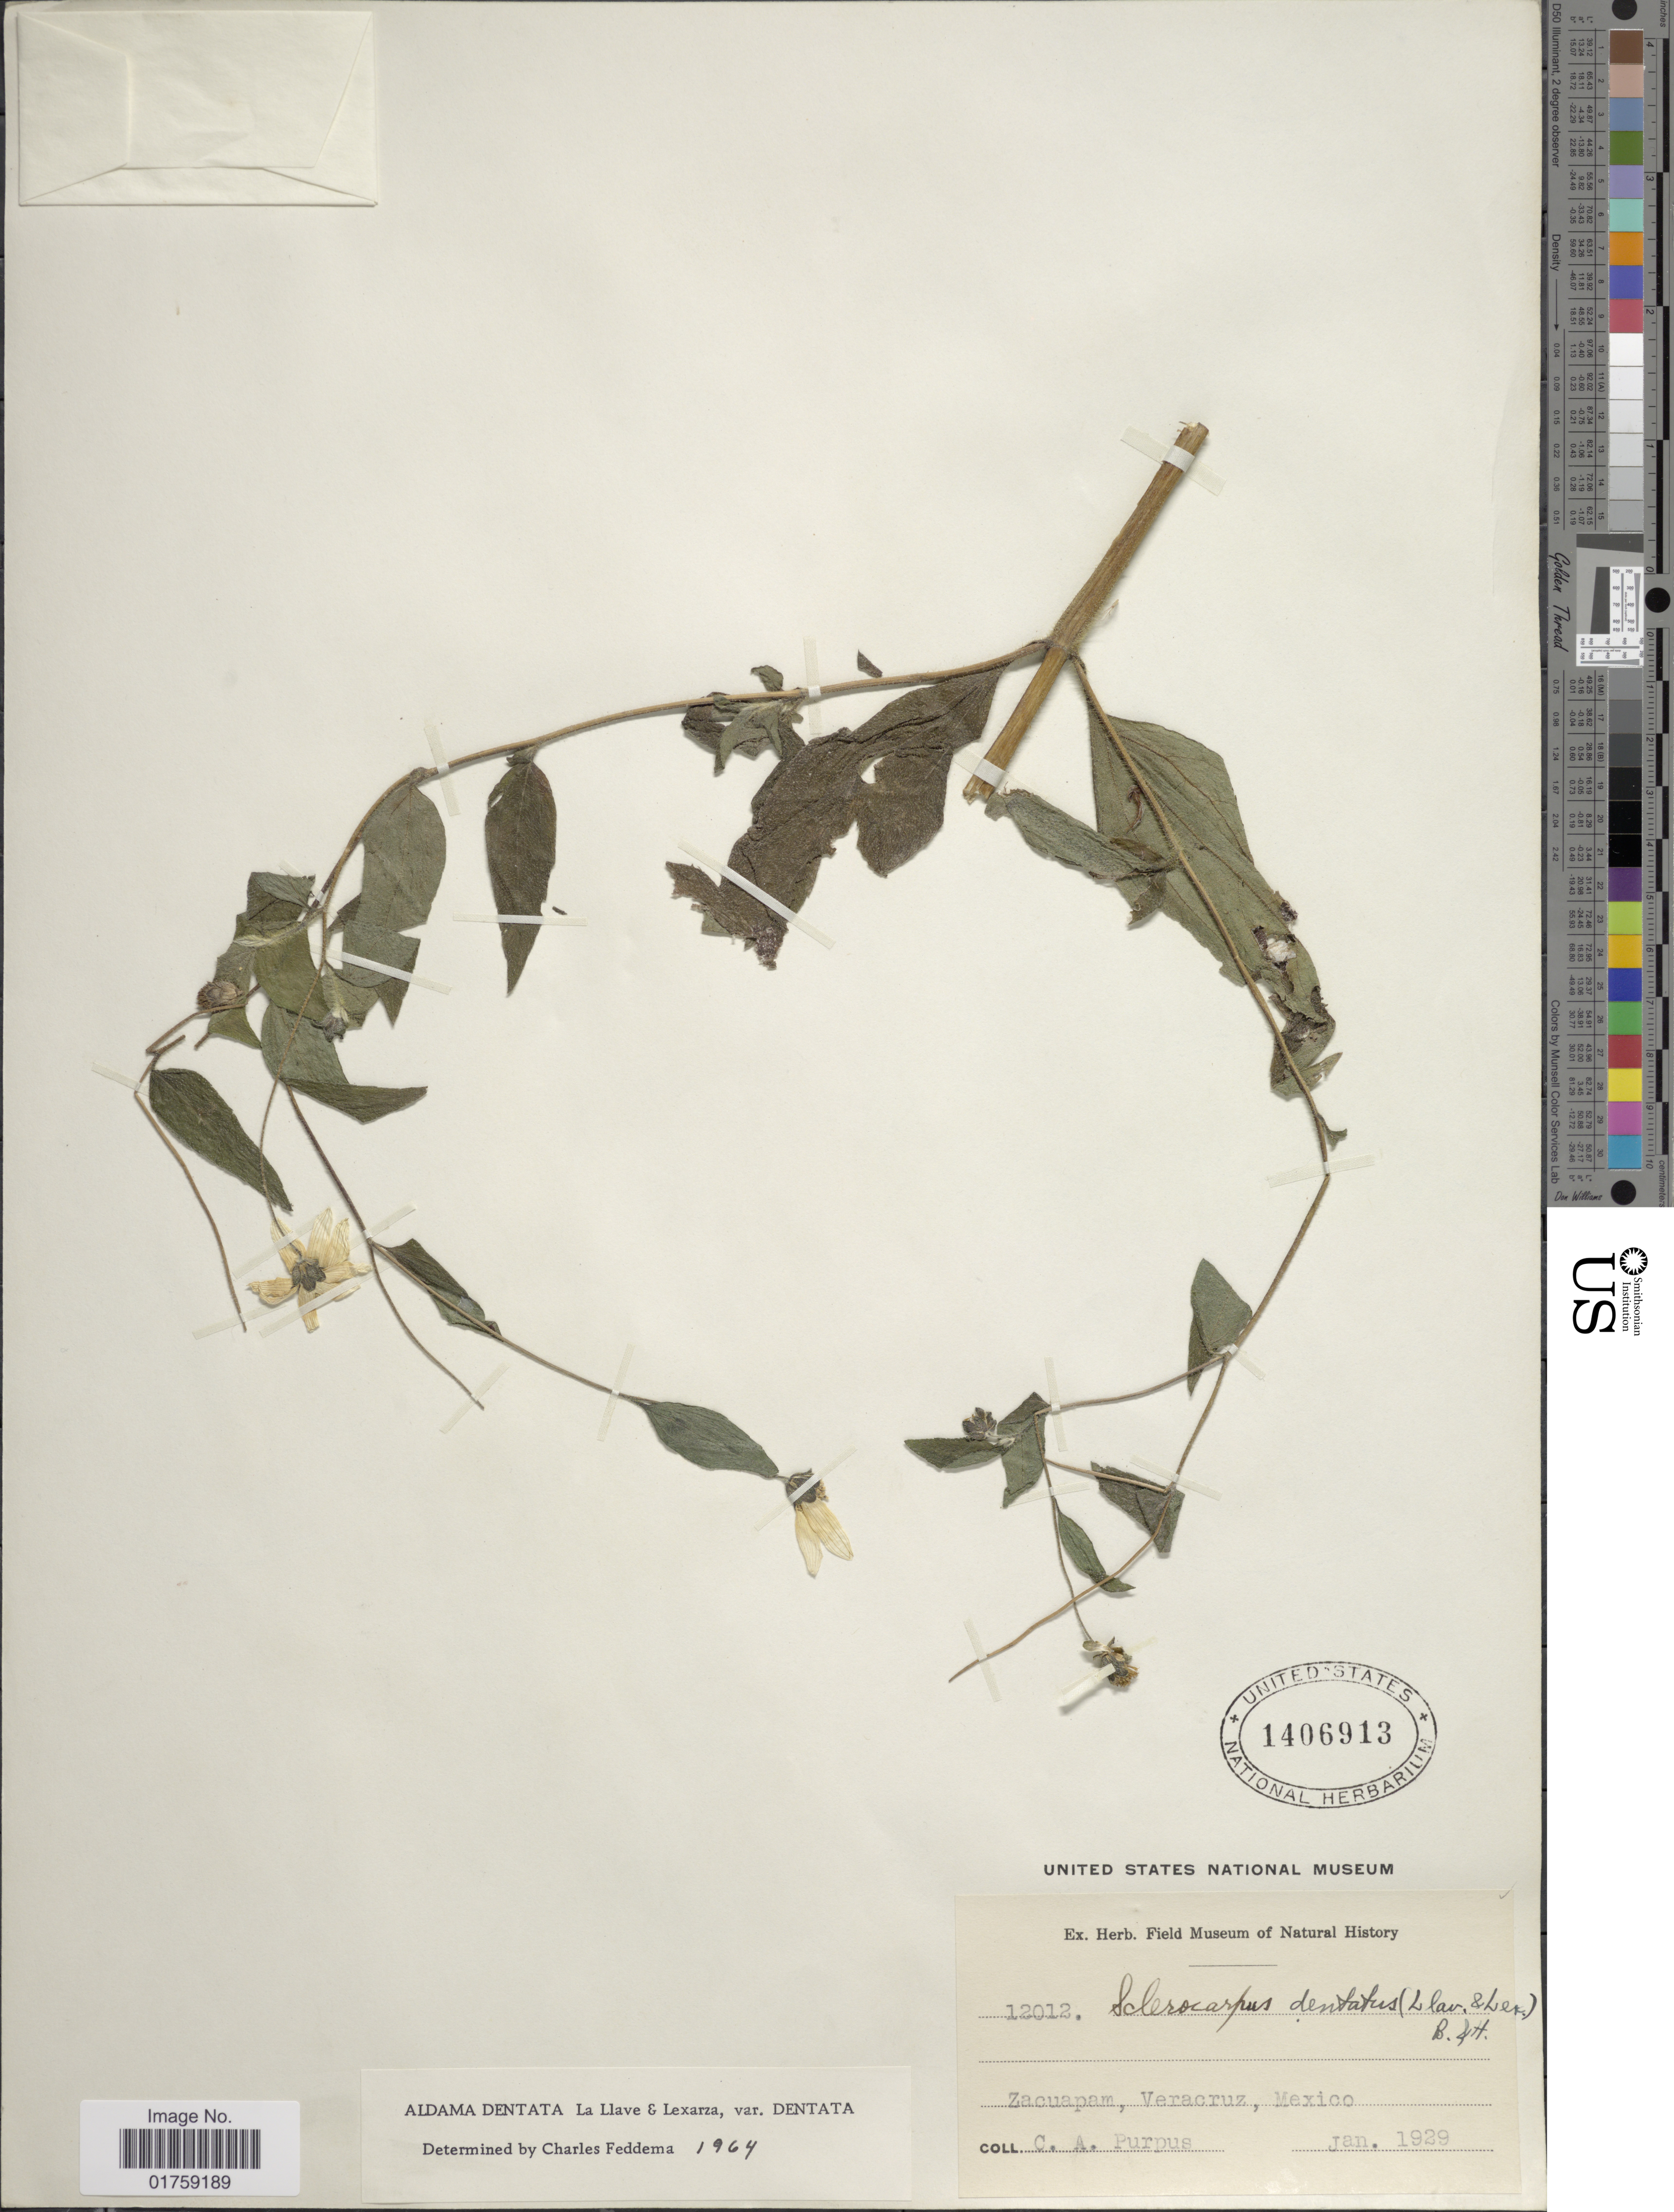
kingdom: Plantae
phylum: Tracheophyta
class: Magnoliopsida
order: Asterales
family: Asteraceae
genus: Sclerocarpus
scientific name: Sclerocarpus dentatus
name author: (La Llave) Benth. & Hook. f. ex Hemsl.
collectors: C. A. Purpus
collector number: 12012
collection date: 1929-01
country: Mexico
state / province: Veracruz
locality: Zacuapam,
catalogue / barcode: US 1406913